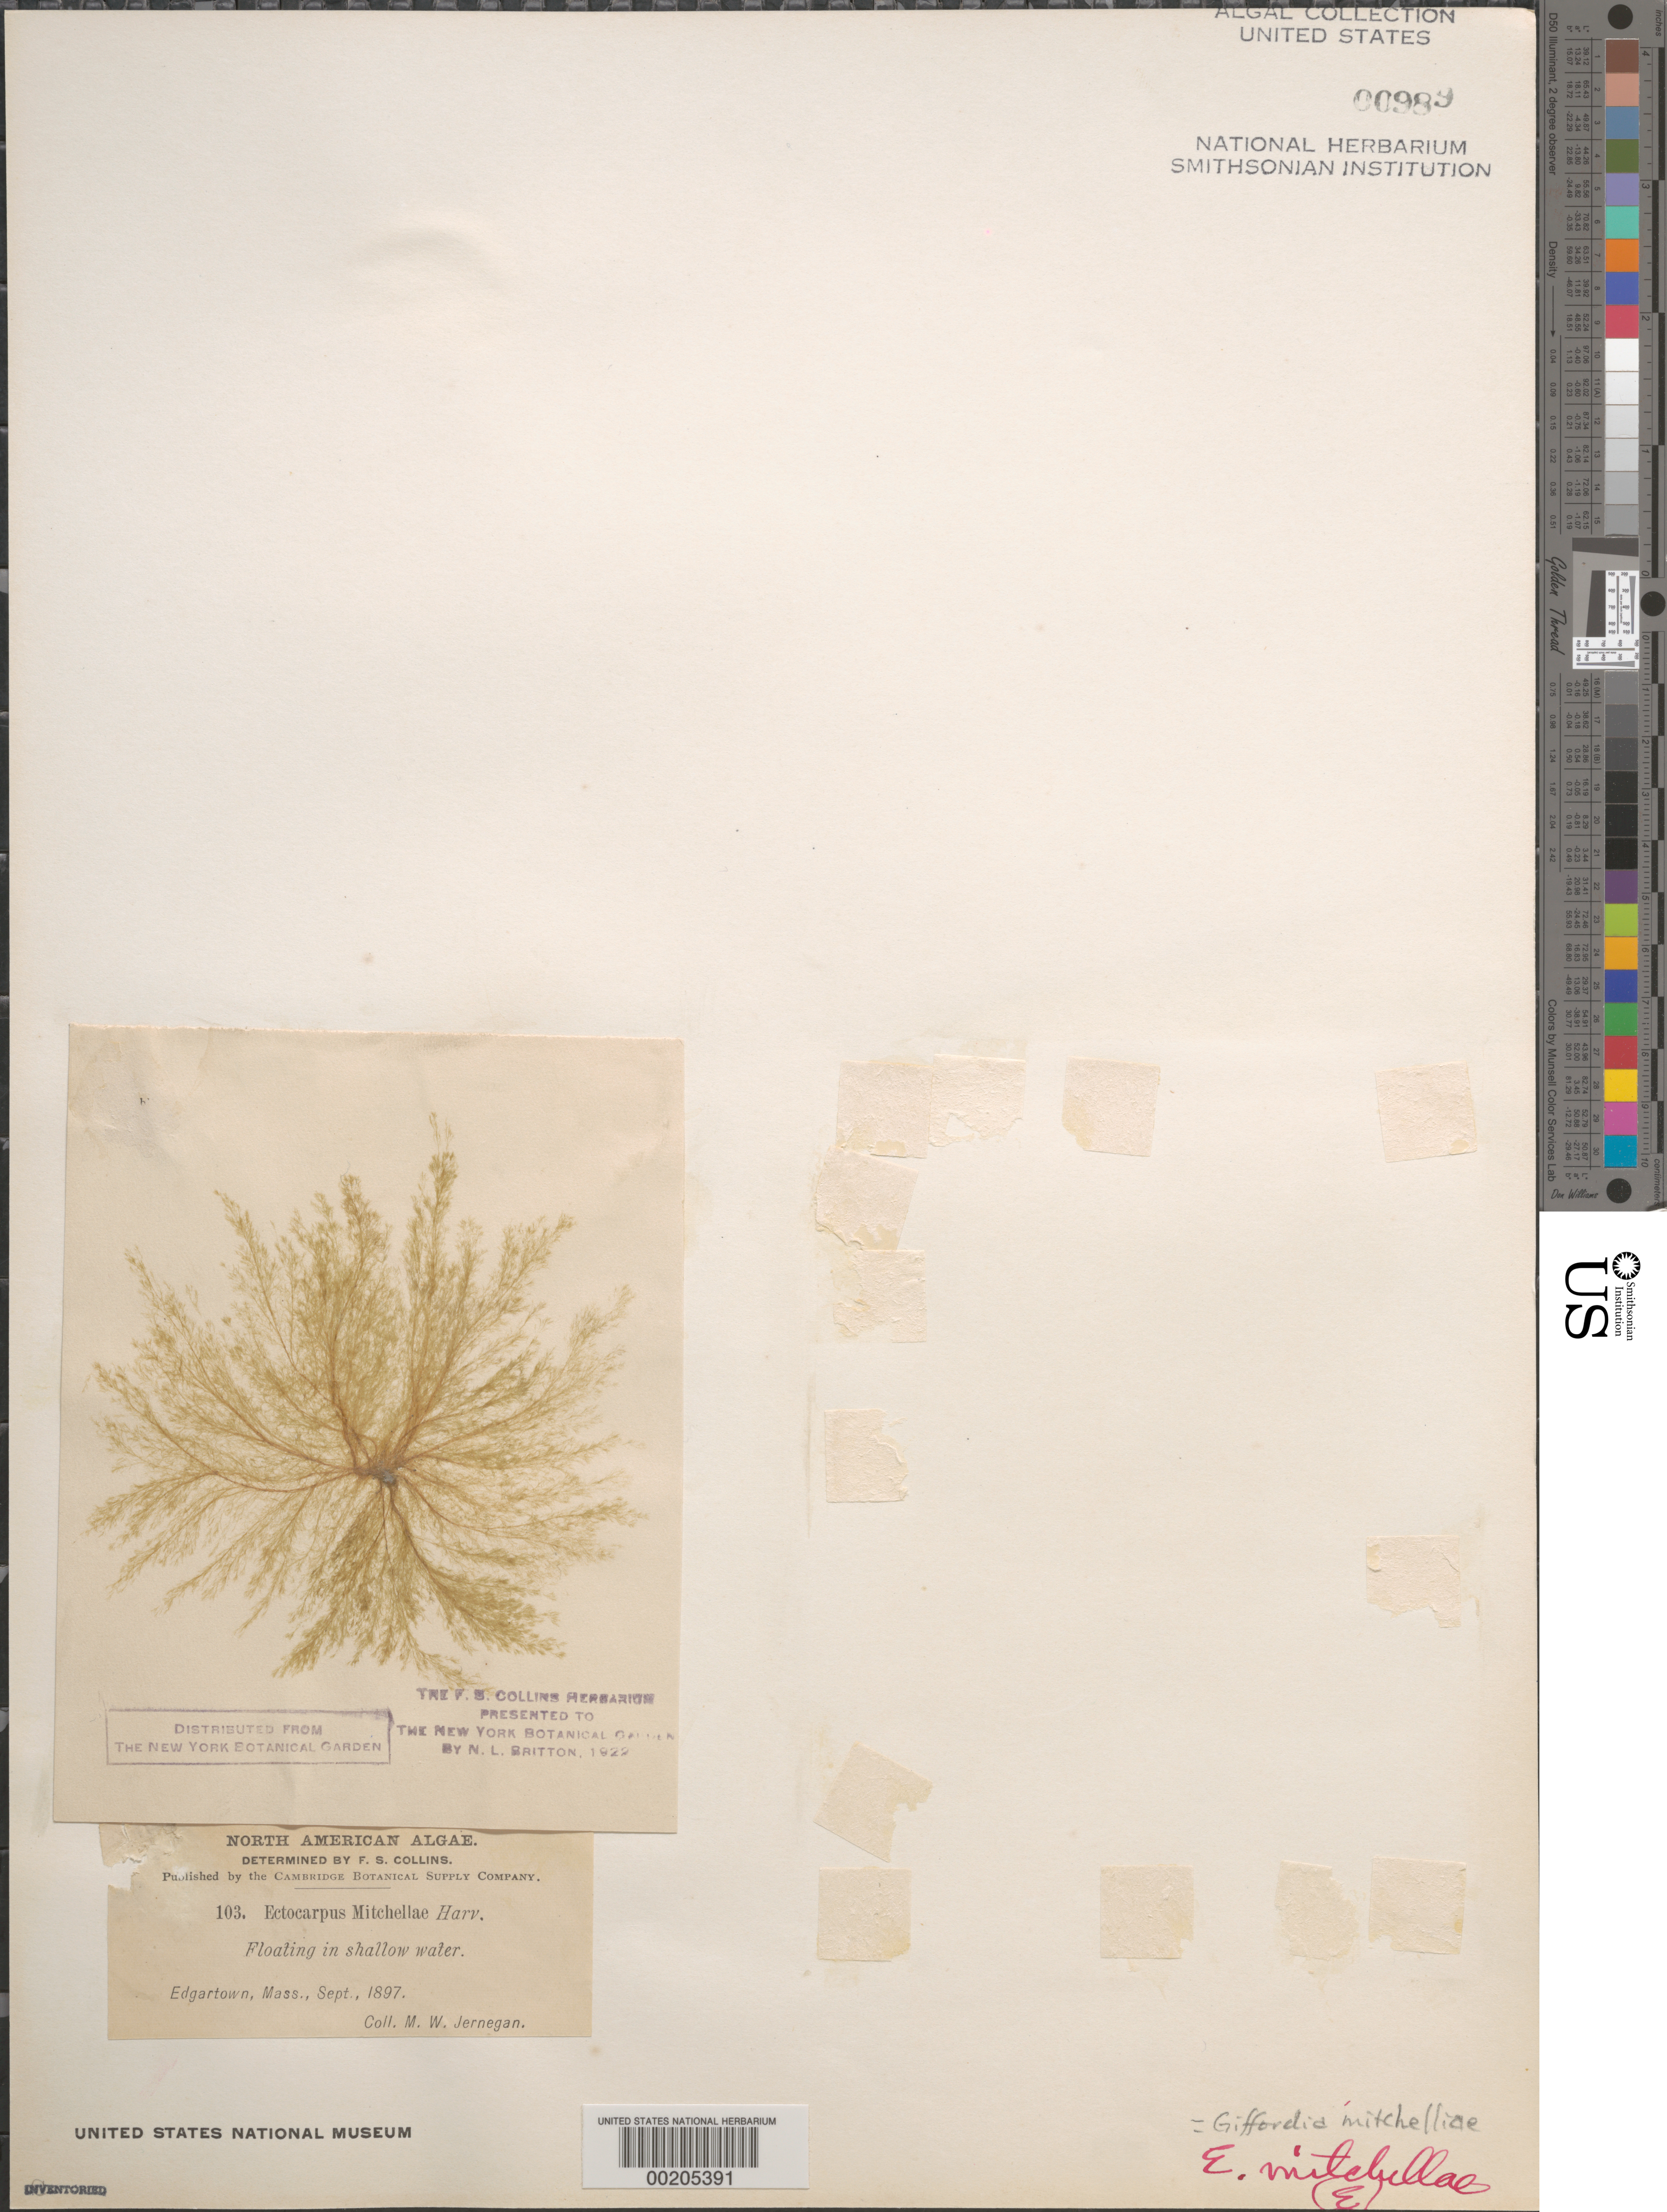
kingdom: Chromista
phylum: Ochrophyta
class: Phaeophyceae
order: Ectocarpales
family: Acinetosporaceae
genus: Feldmannia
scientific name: Feldmannia mitchelliae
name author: (Harv.) H.-S. Kim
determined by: Algae name updating Project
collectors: M. Jernegan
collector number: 103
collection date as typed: Sep 1897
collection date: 1897-09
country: United States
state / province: Massachusetts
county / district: Dukes County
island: Martha's Vineyard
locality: Edgartown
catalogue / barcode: US 989